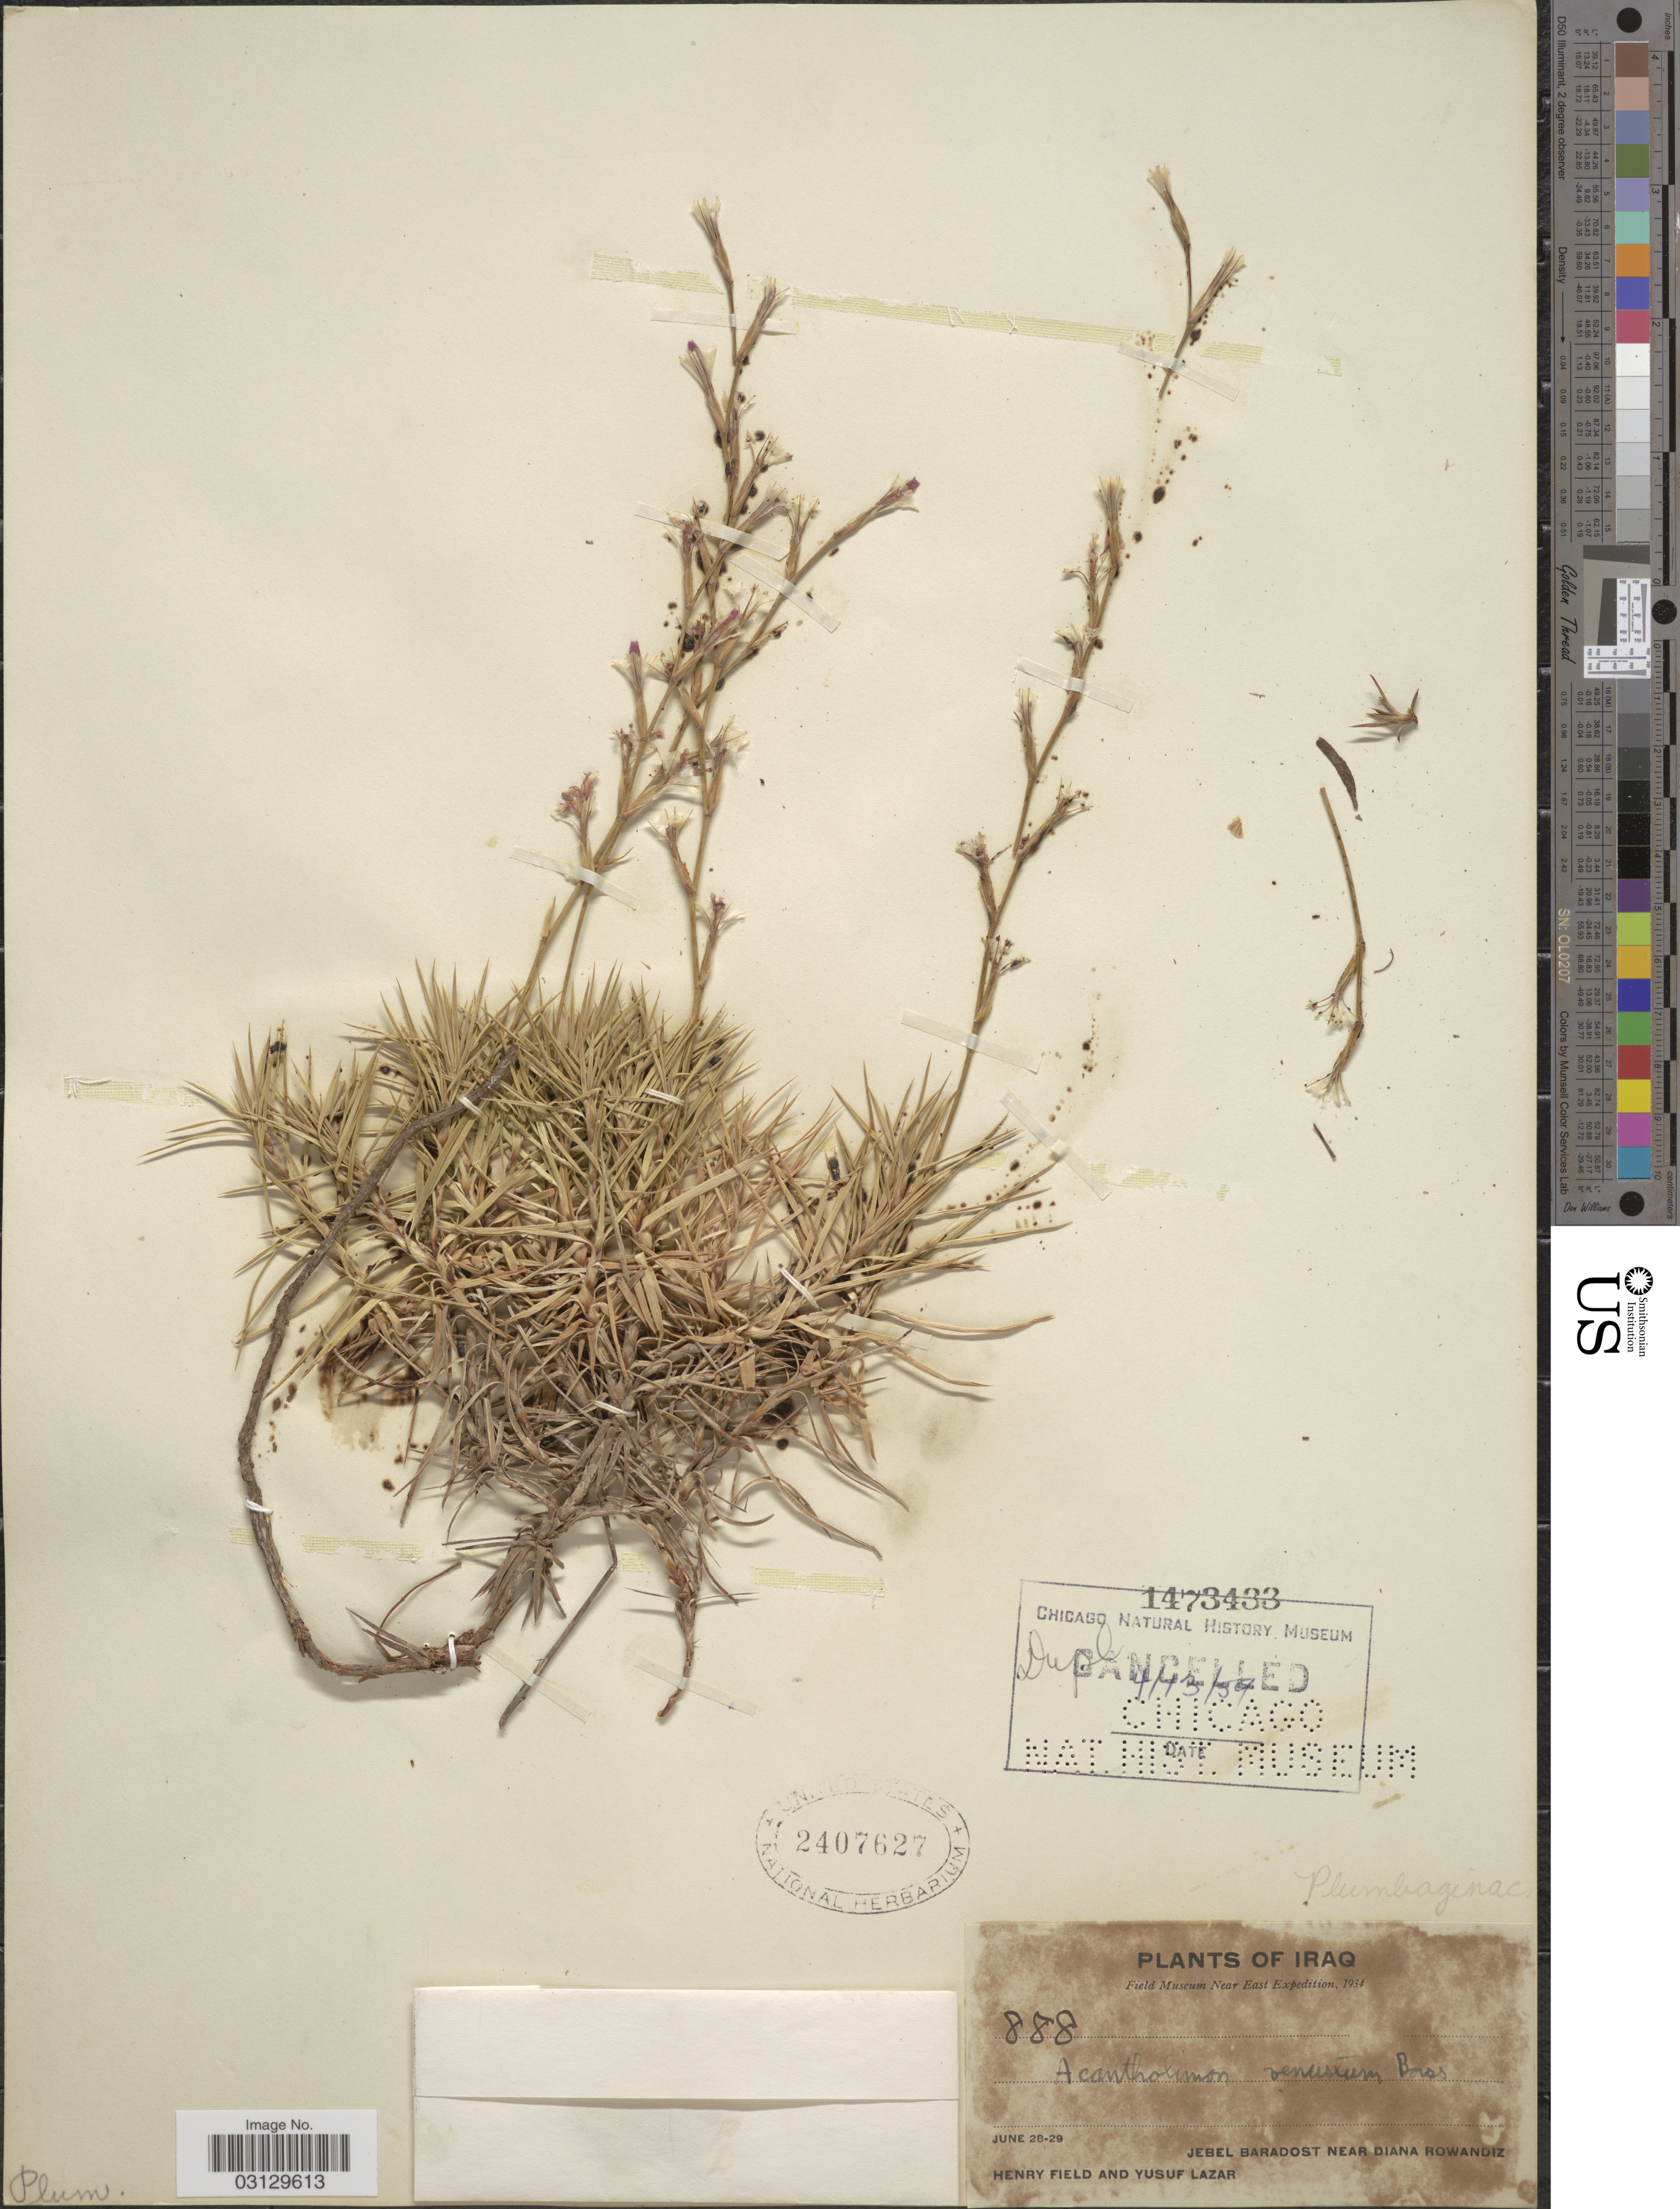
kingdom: Plantae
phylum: Tracheophyta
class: Magnoliopsida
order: Caryophyllales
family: Plumbaginaceae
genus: Acantholimon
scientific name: Acantholimon venustum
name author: Boiss.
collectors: H. Field & Y. Lazar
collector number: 888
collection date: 1934-06-28/1934-06-29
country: Iraq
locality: Jebel Baradost near Diana Rowandiz.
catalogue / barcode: US 2407627